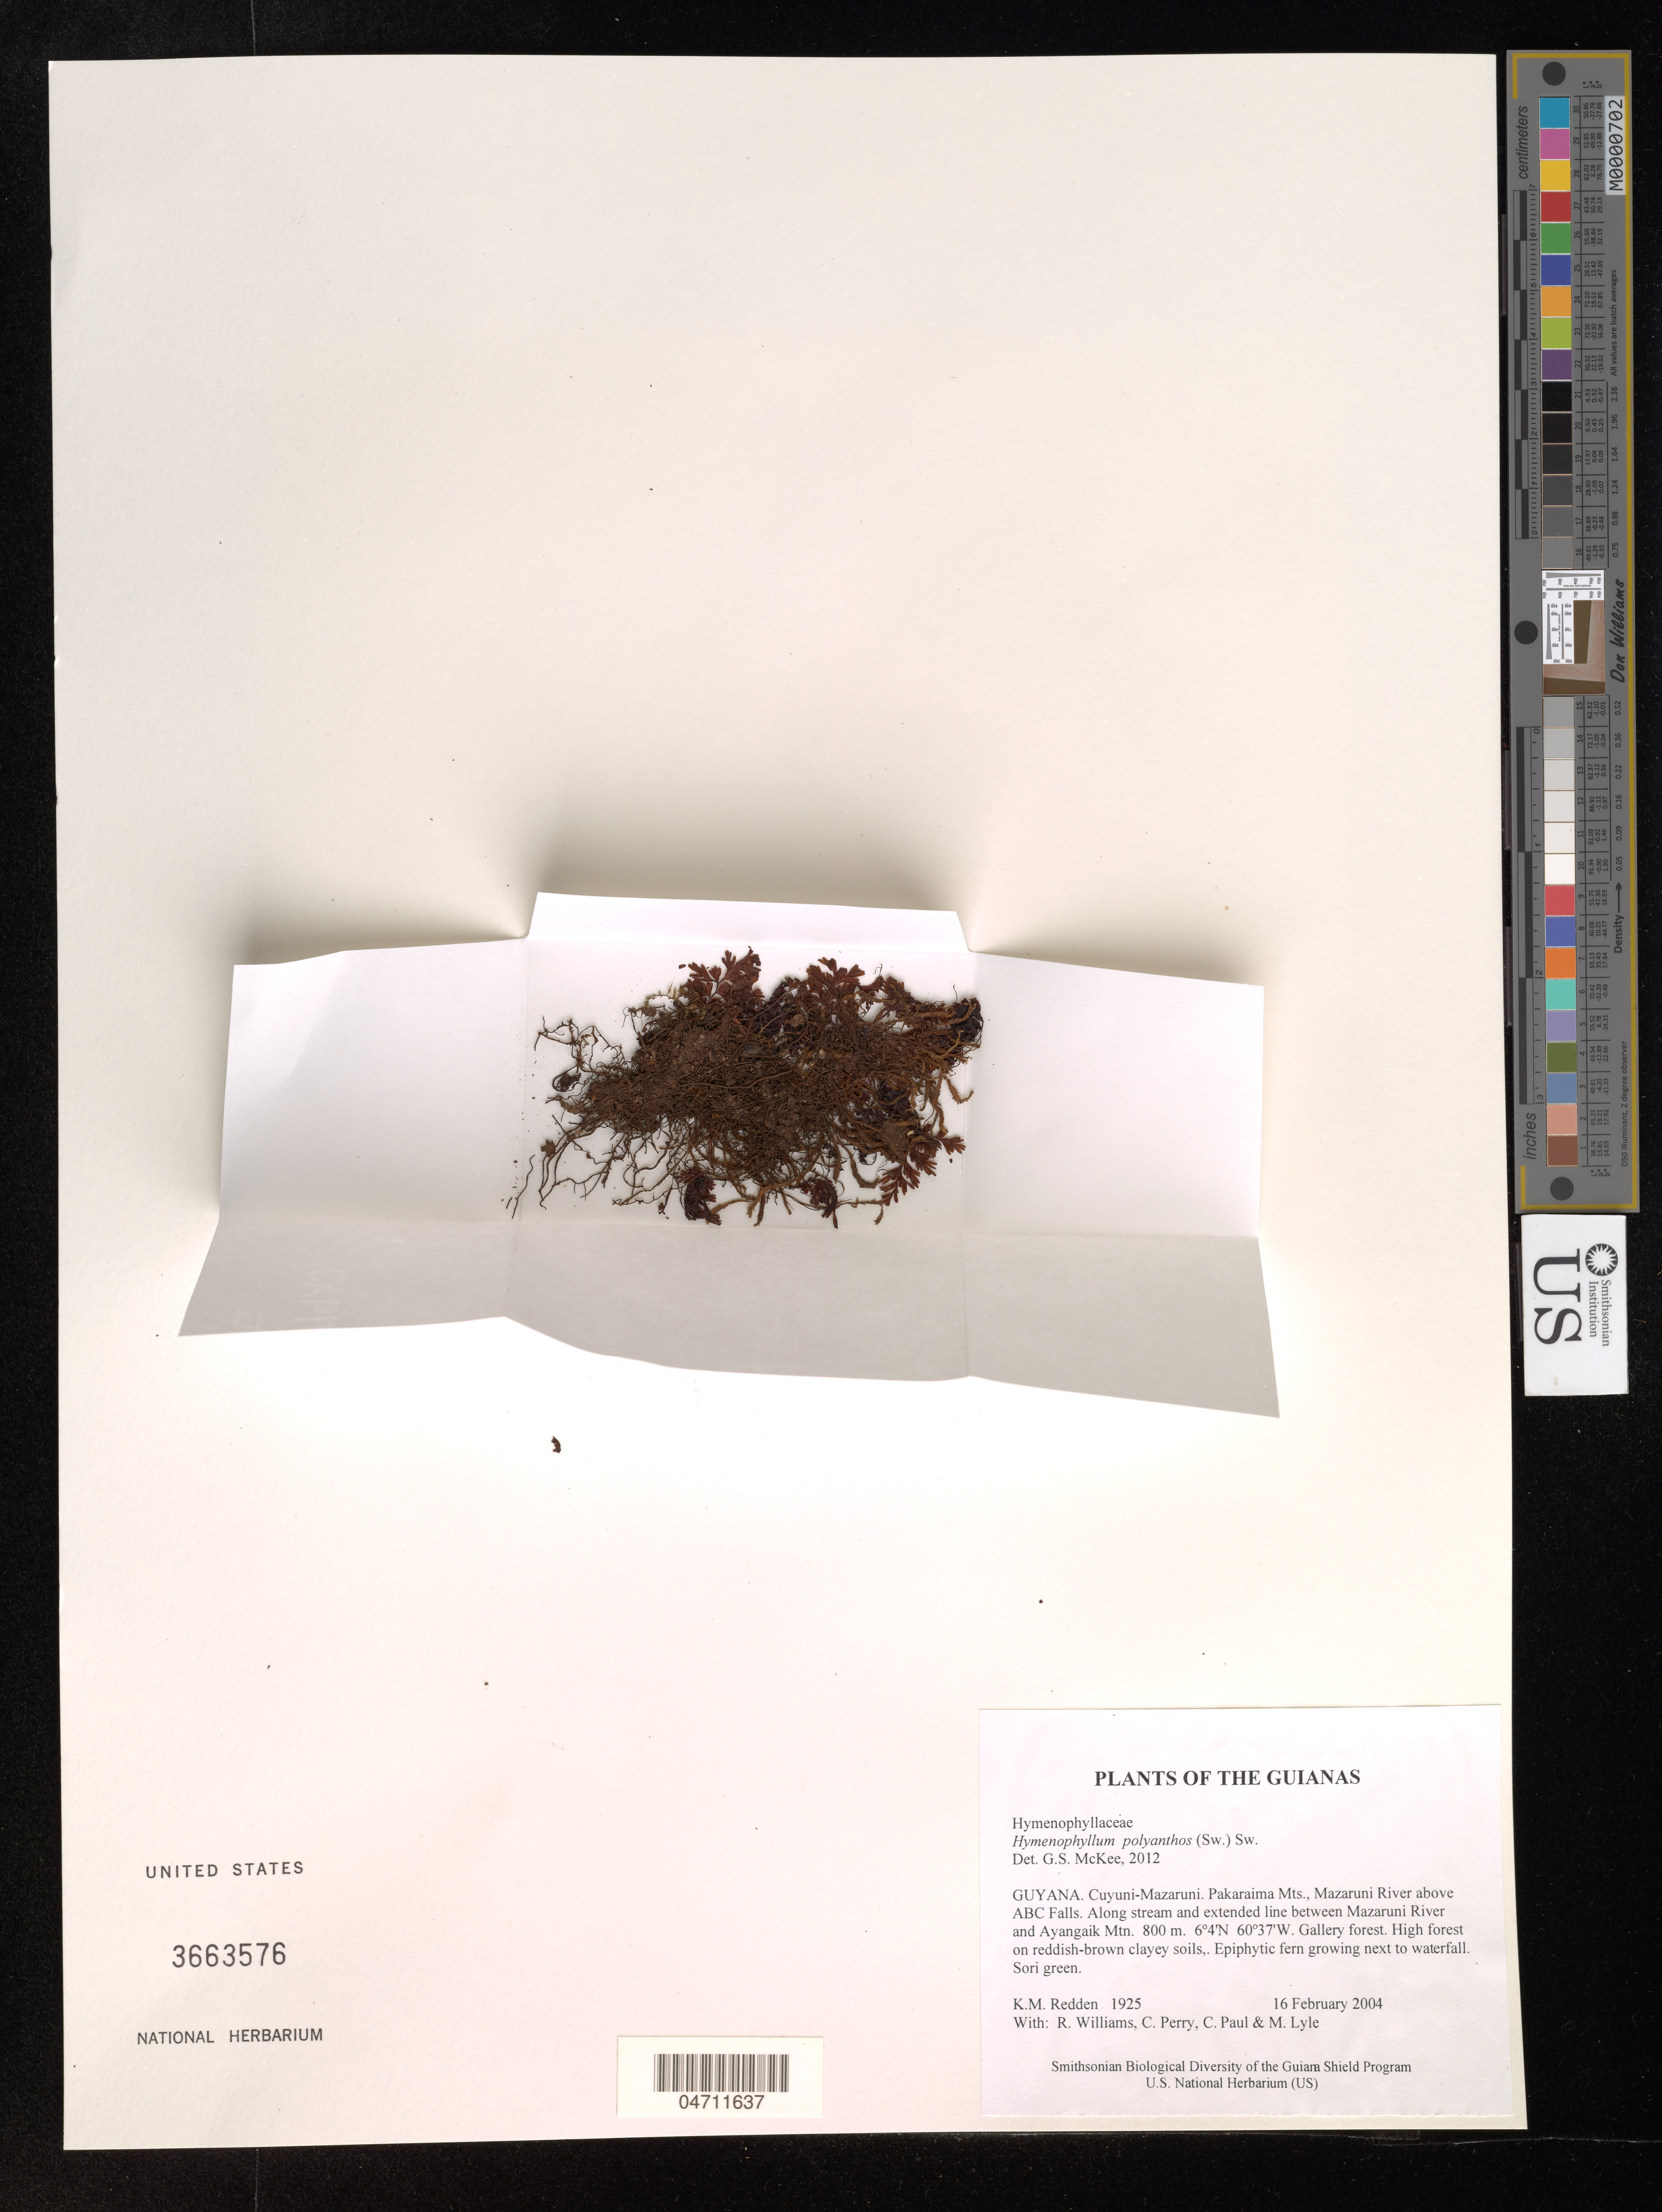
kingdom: Plantae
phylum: Tracheophyta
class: Polypodiopsida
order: Hymenophyllales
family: Hymenophyllaceae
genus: Hymenophyllum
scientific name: Hymenophyllum polyanthos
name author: (Sw.) Sw.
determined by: McKee, G. S., (US), NMNH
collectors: K. M. Redden, R. Williams, C. Perry, C. Paul & M. Lyle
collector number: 1925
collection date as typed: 16 February 2004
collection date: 2004-02-16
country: Guyana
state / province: Cuyuni-Mazaruni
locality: Pakaraima Mts., Mazaruni River above ABC Falls. Along stream and extended line between Mazaruni River and Ayangaik Mtn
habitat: Gallery forest. High forest on reddish-brown clayey soils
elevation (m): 800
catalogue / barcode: US 3663576